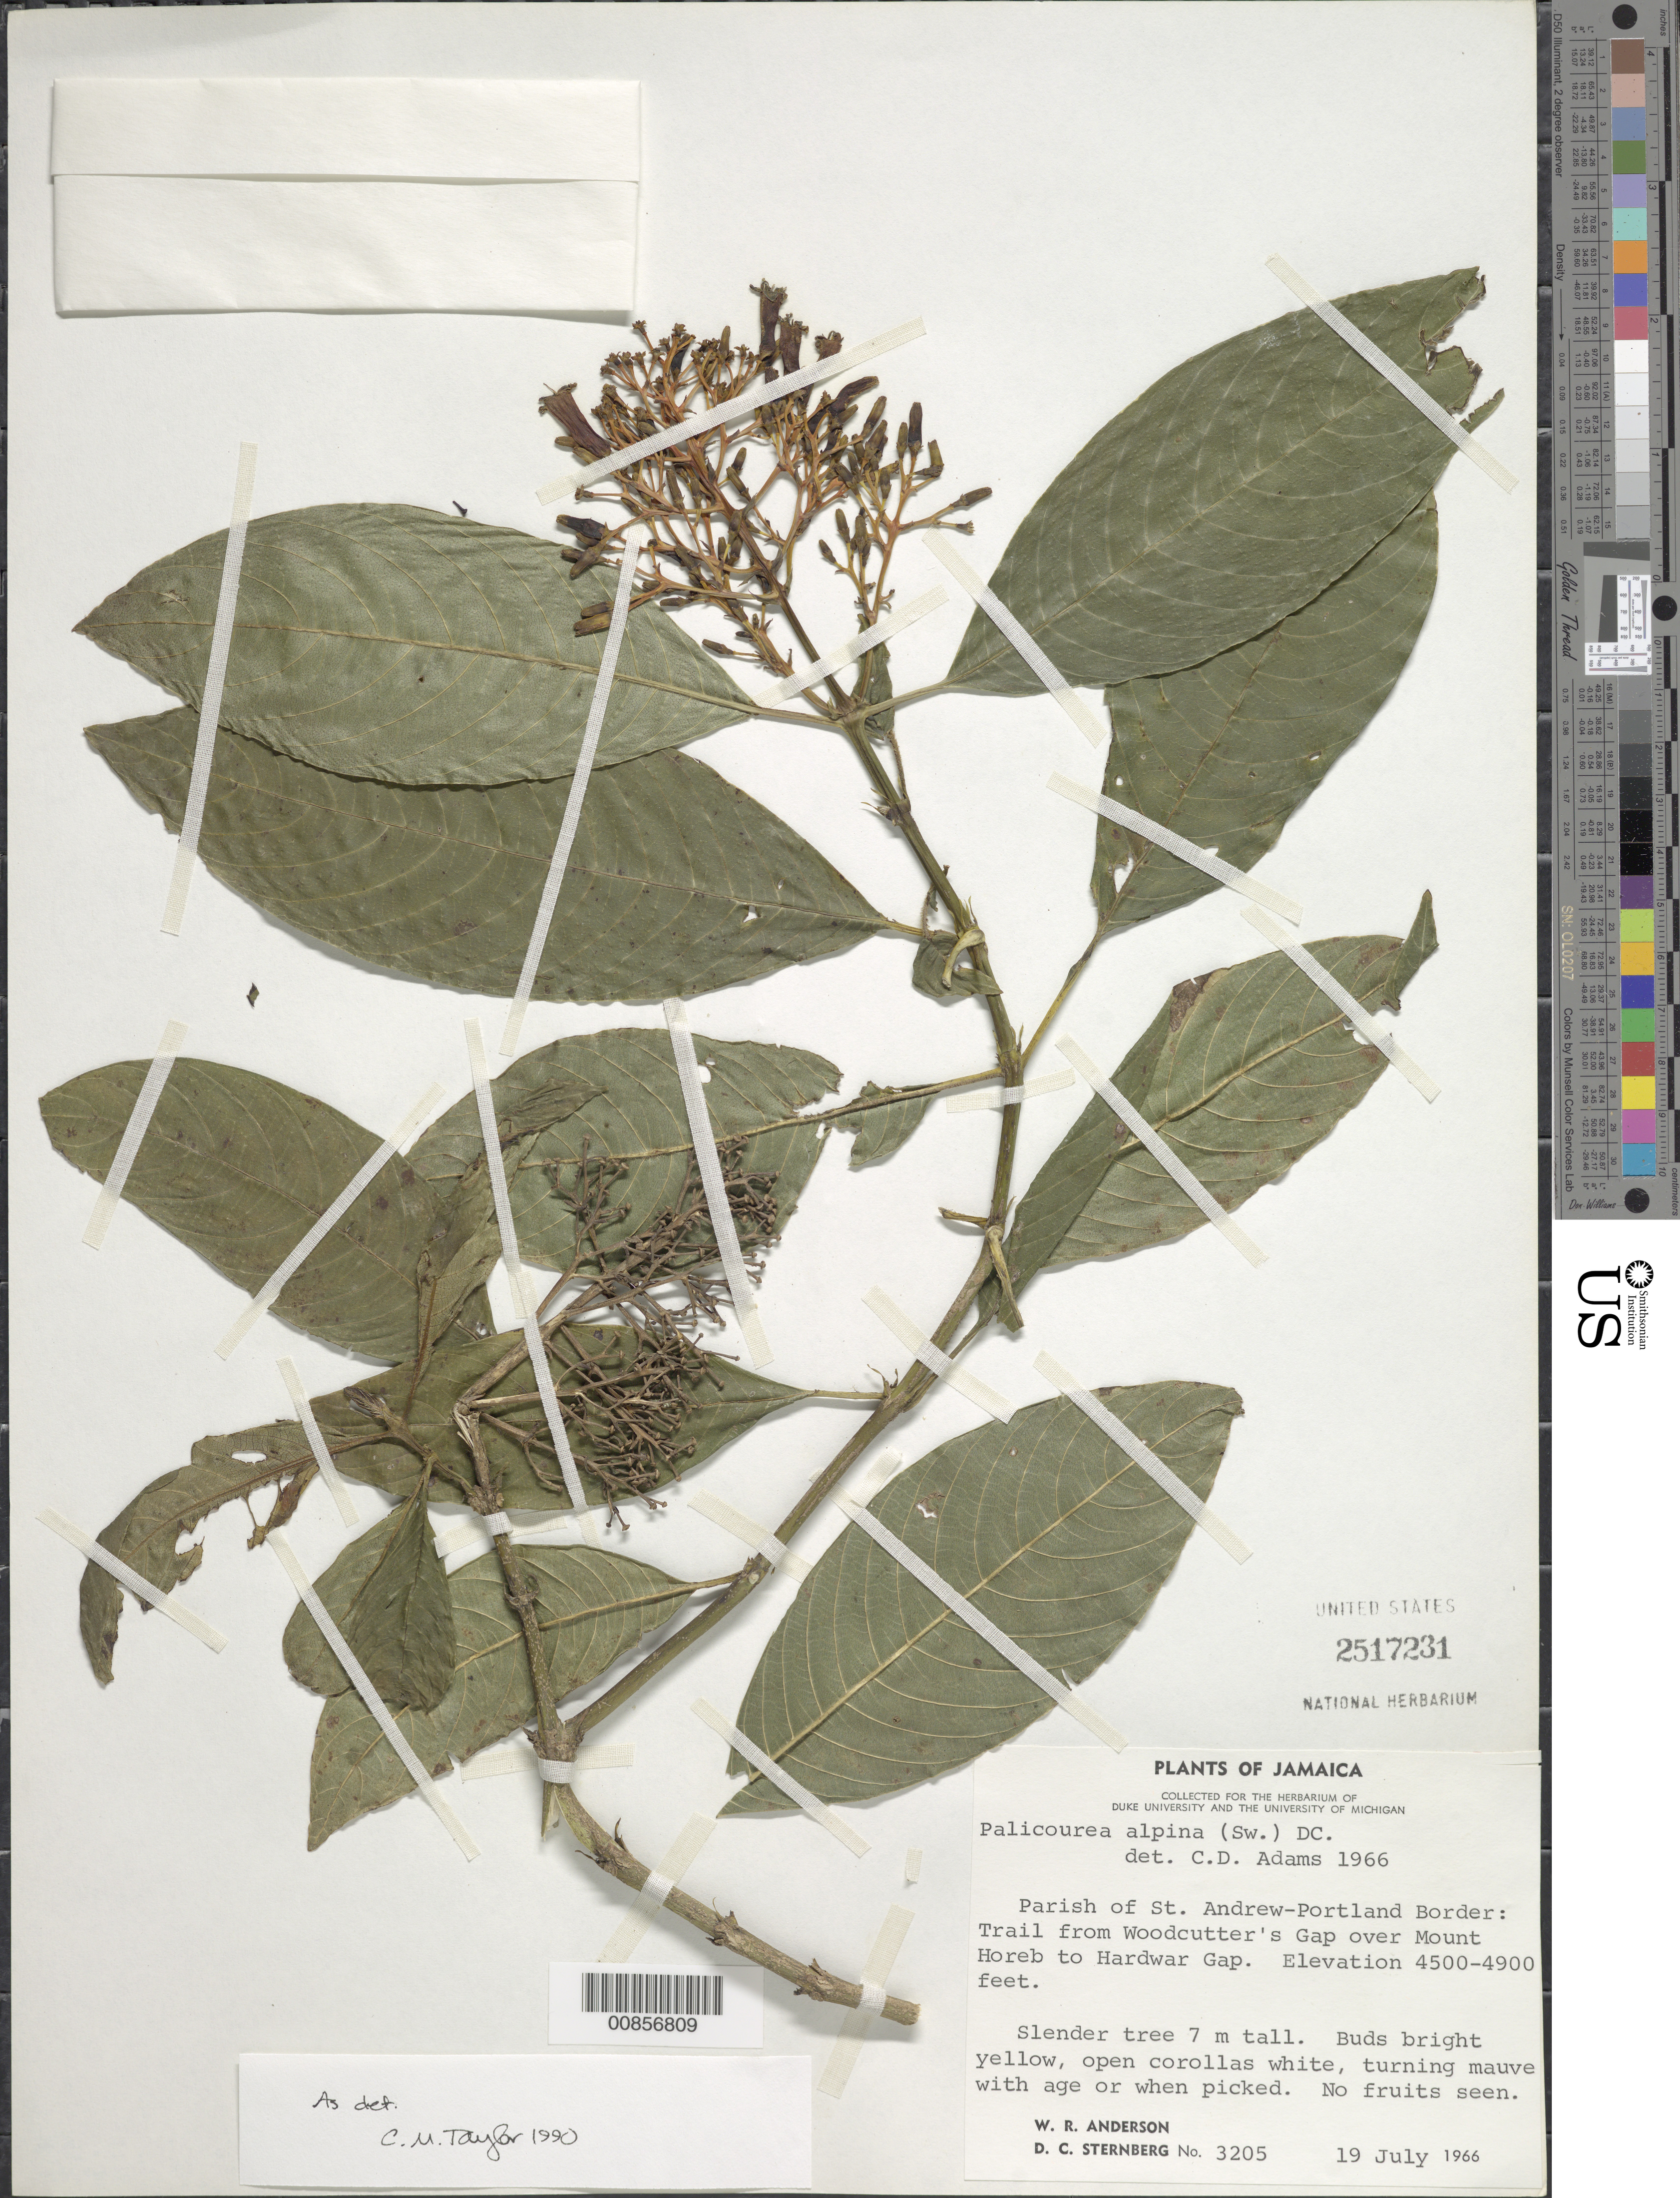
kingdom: Plantae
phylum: Tracheophyta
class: Magnoliopsida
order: Gentianales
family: Rubiaceae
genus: Palicourea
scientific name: Palicourea alpina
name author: (Sw.) DC.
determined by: Adams, C. D.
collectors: W. R. Anderson & D. Sternberg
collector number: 3205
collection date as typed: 19 Jul 1966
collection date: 1966-07-19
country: Jamaica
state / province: Portland / Saint Andrew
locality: Trail from Woodcutter's Gap over Mount Horeb to Hardwar Gap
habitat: Montane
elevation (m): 1372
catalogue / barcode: US 2517231